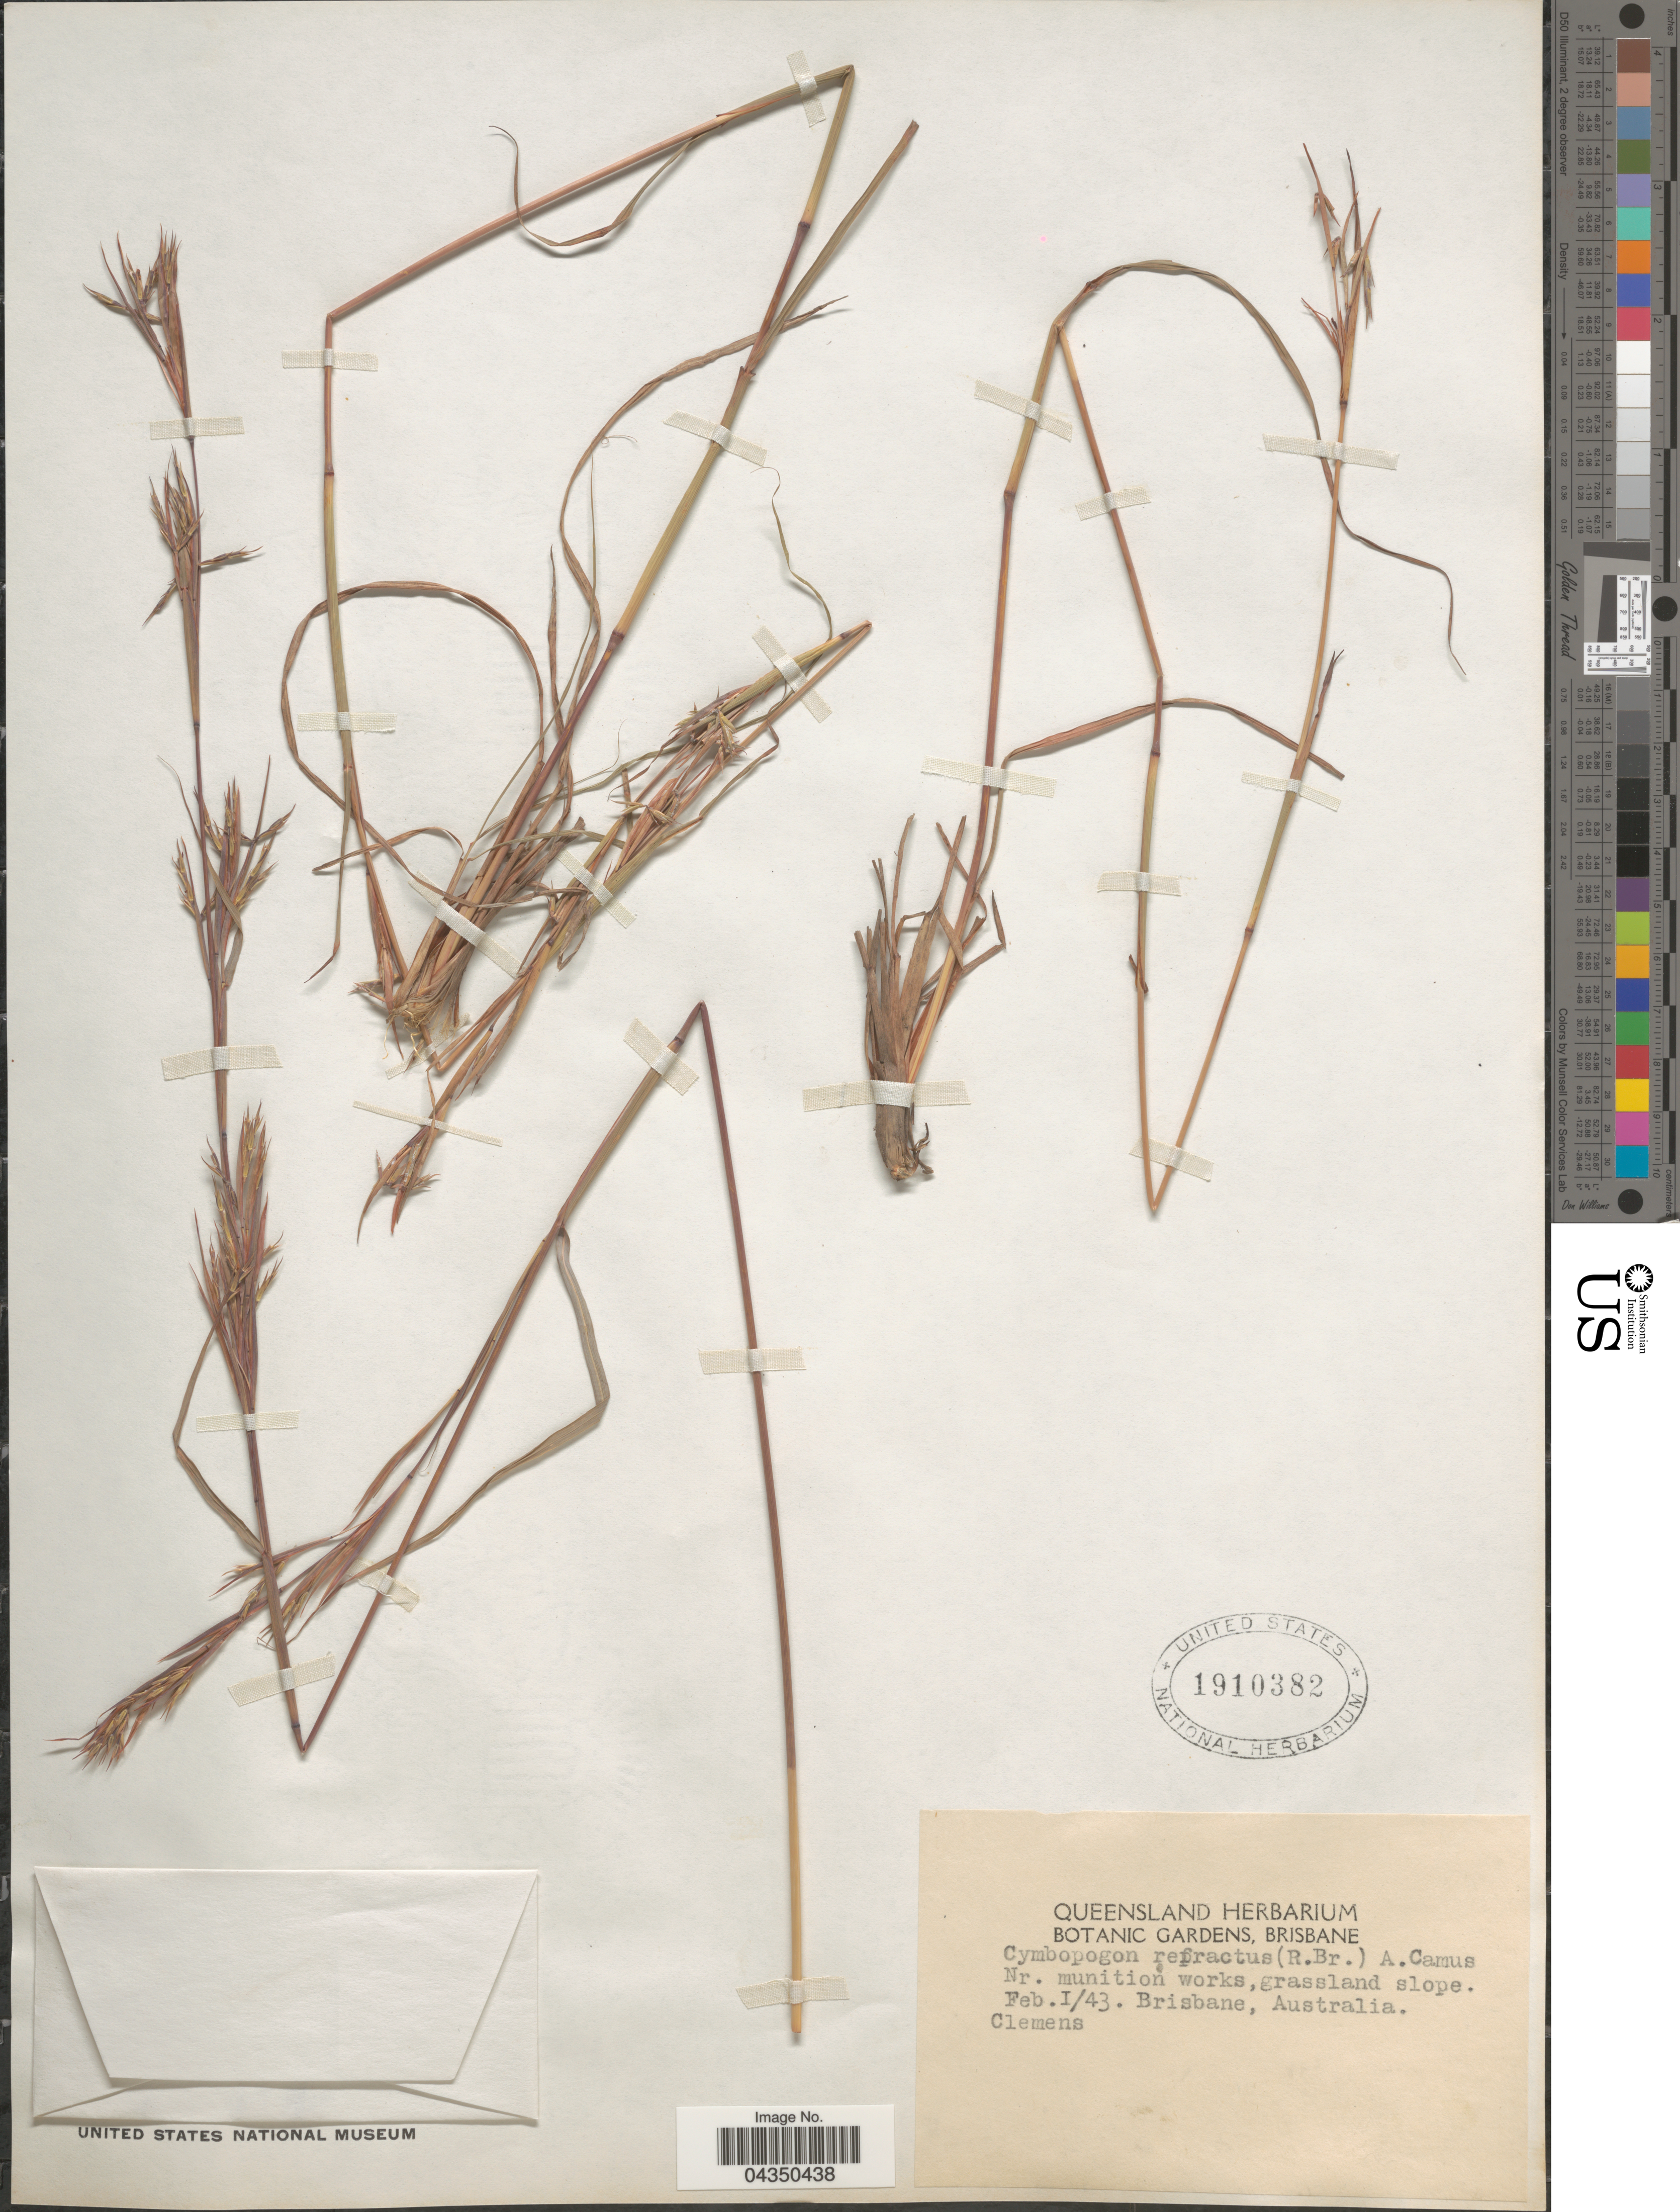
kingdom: Plantae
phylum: Tracheophyta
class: Liliopsida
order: Poales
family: Poaceae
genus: Cymbopogon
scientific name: Cymbopogon refractus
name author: (R. Br.) A. Camus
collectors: -. Clemens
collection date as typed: Transcribed d/m/y: 1/2/43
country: Australia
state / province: Queensland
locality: Brisbane.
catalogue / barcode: US 1910382